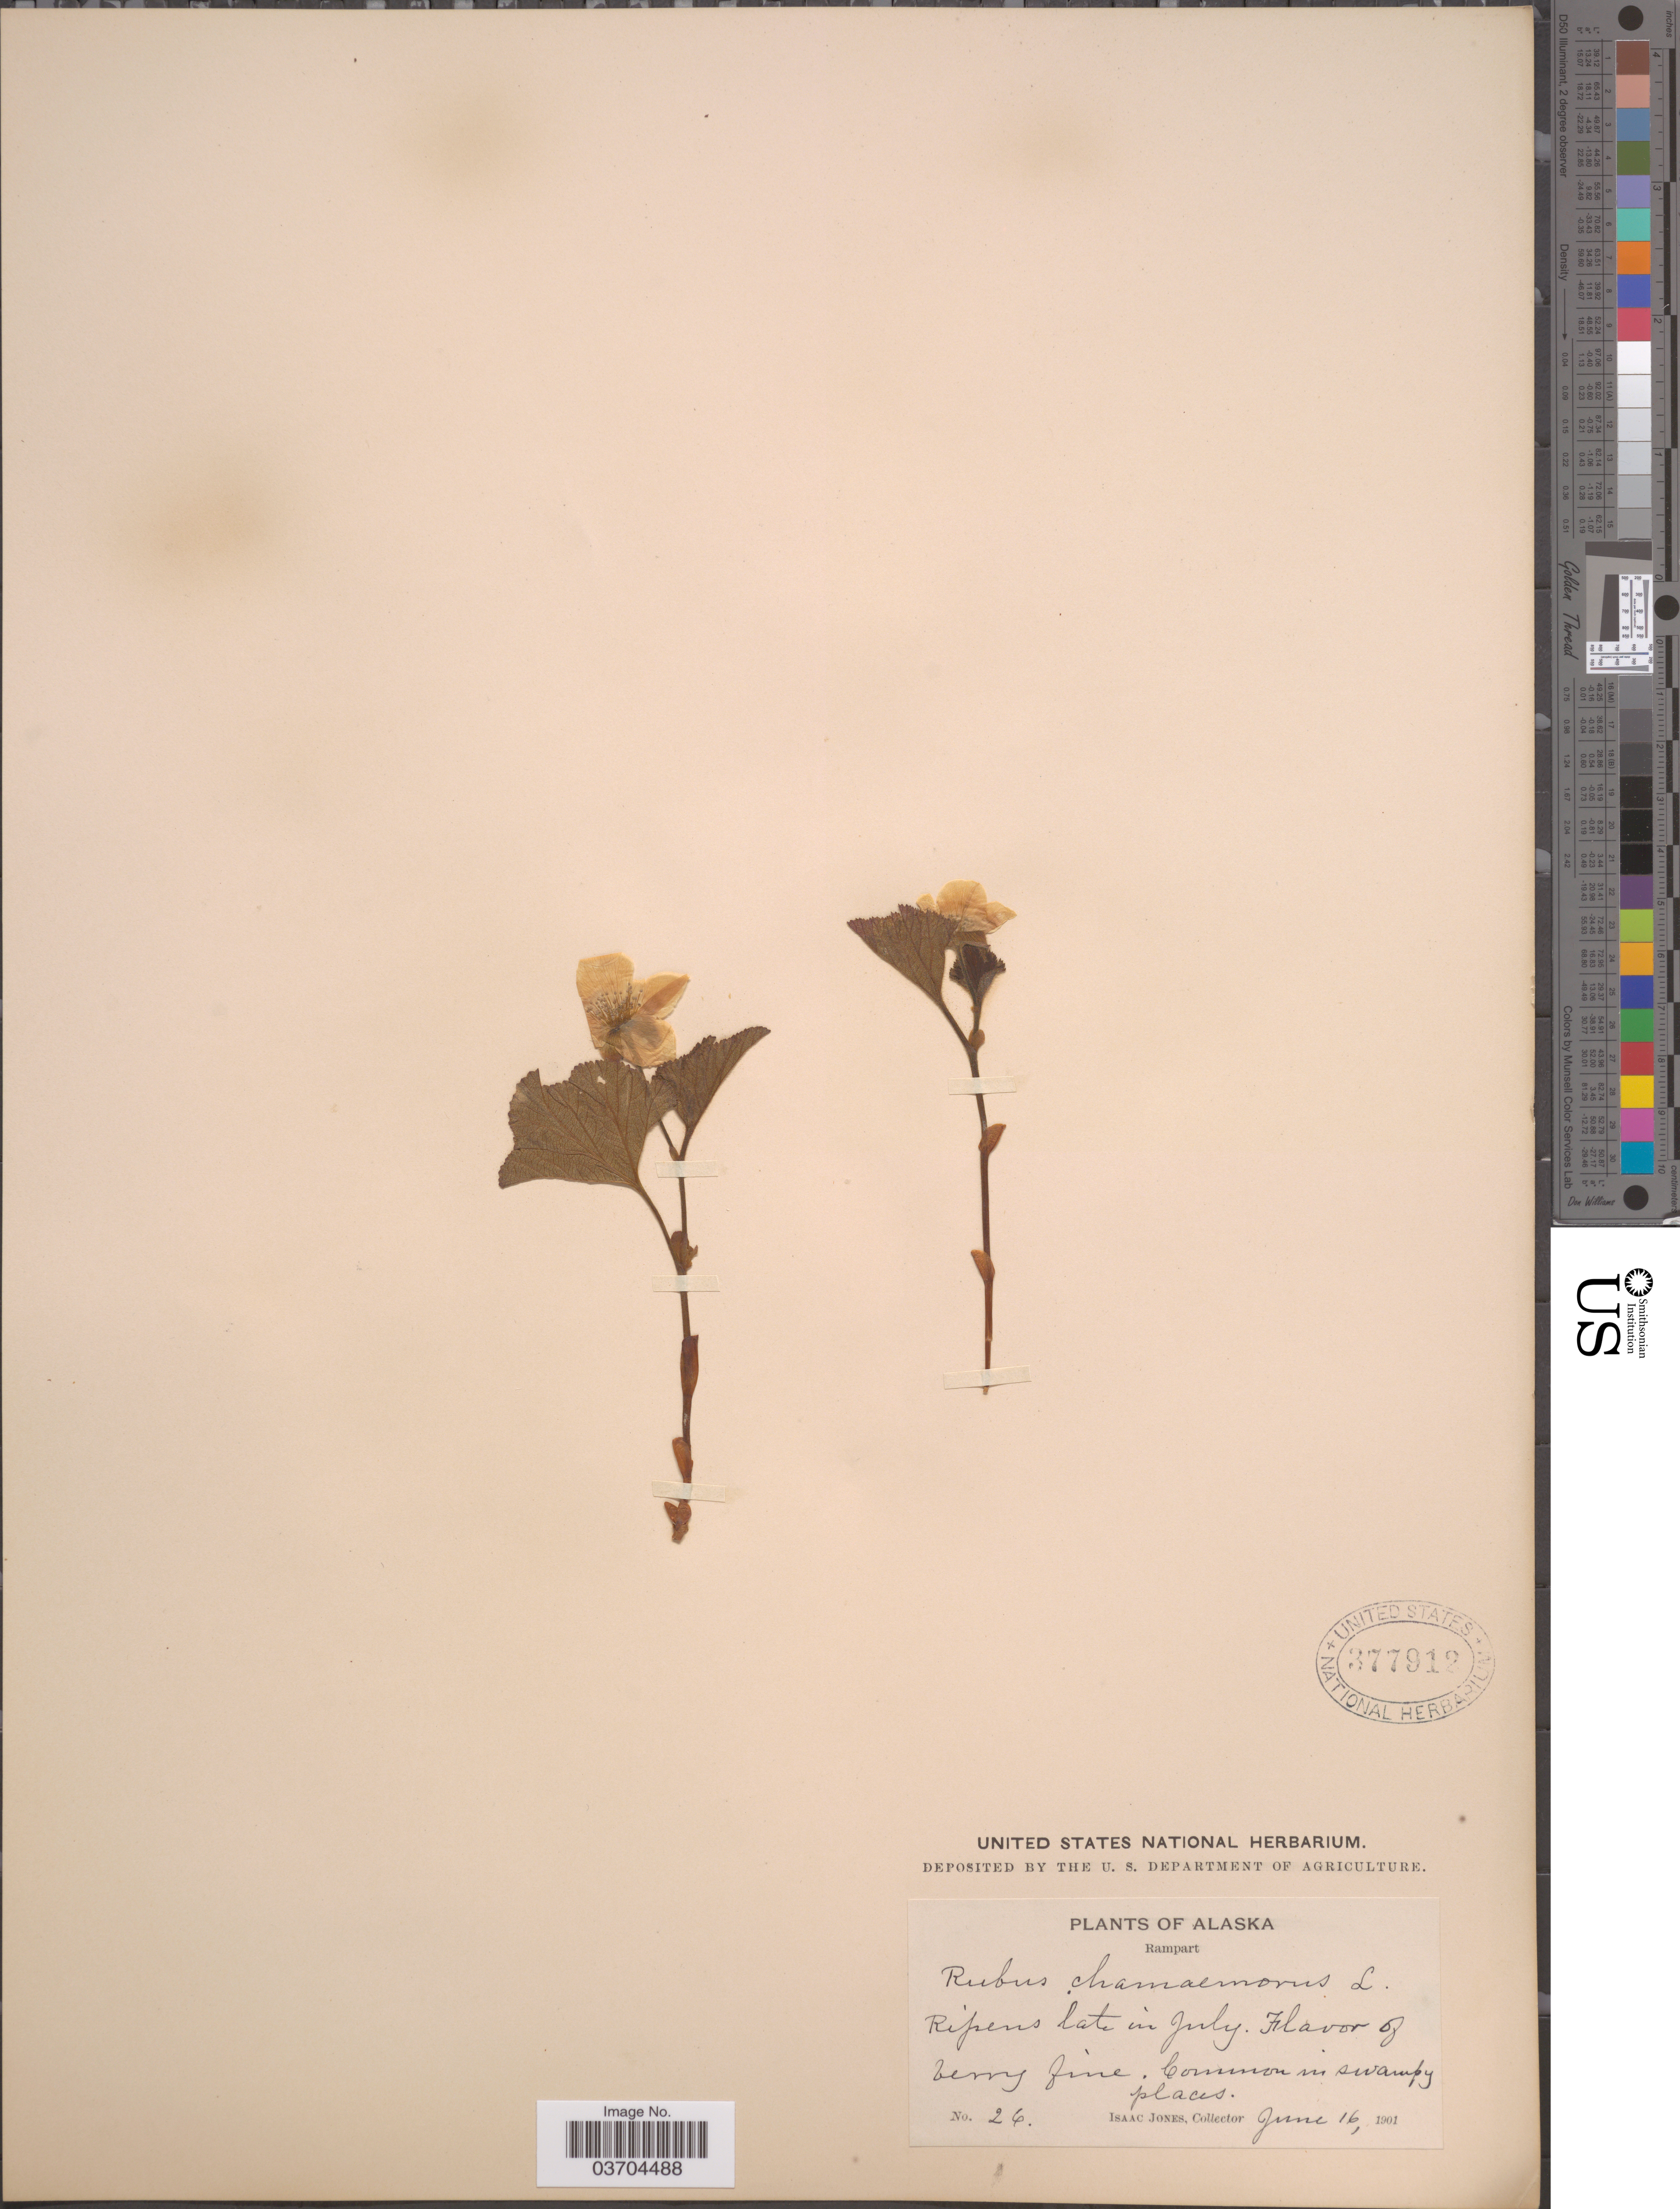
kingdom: Plantae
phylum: Tracheophyta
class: Magnoliopsida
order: Rosales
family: Rosaceae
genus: Rubus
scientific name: Rubus chamaemorus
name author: L.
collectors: I. Jones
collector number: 26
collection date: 1901-06-16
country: United States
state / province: Alaska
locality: Rampart.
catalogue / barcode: US 377912